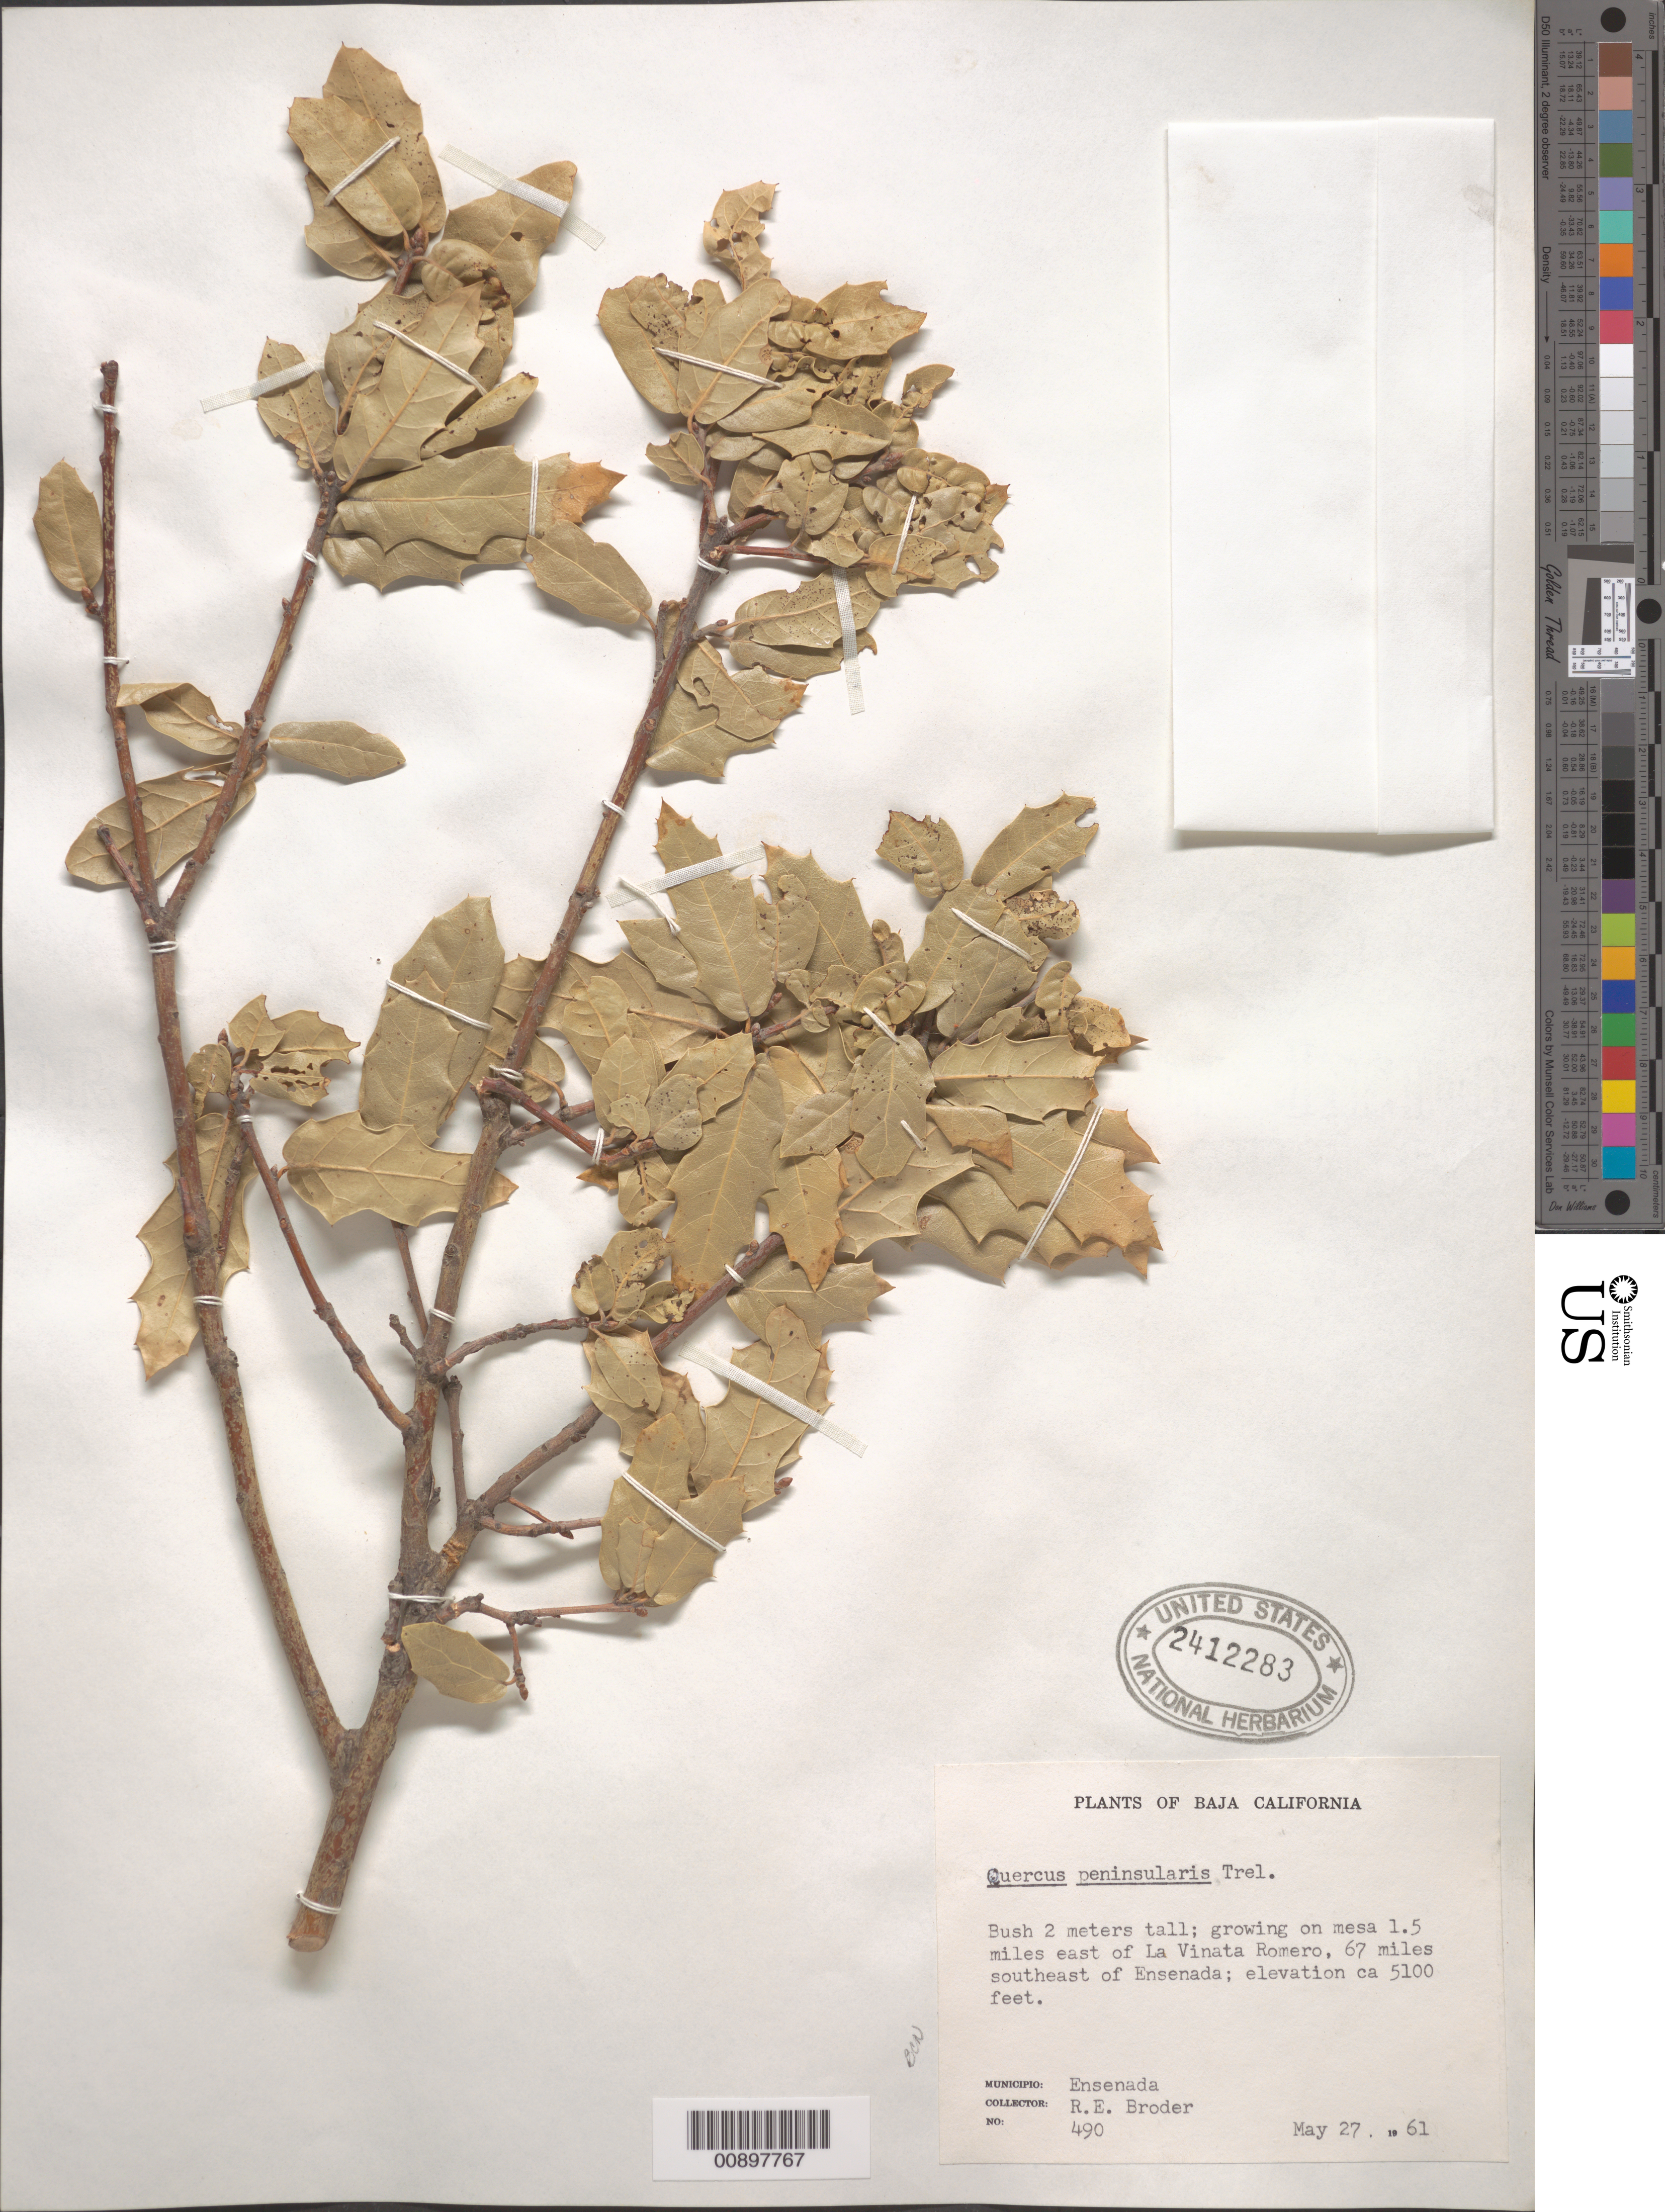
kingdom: Plantae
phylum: Tracheophyta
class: Magnoliopsida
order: Fagales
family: Fagaceae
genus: Quercus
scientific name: Quercus peninsularis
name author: Trel.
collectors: R. Broder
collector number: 490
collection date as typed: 27 May 1961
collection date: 1961-05-27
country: Mexico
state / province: Baja California Norte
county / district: Ensenada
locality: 1.5 miles east of La Vinata Romero, 67 miles southeast of Ensenada. Municipio: Ensenda, Baja California.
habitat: Growing on mesa.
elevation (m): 1554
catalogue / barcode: US 2412283